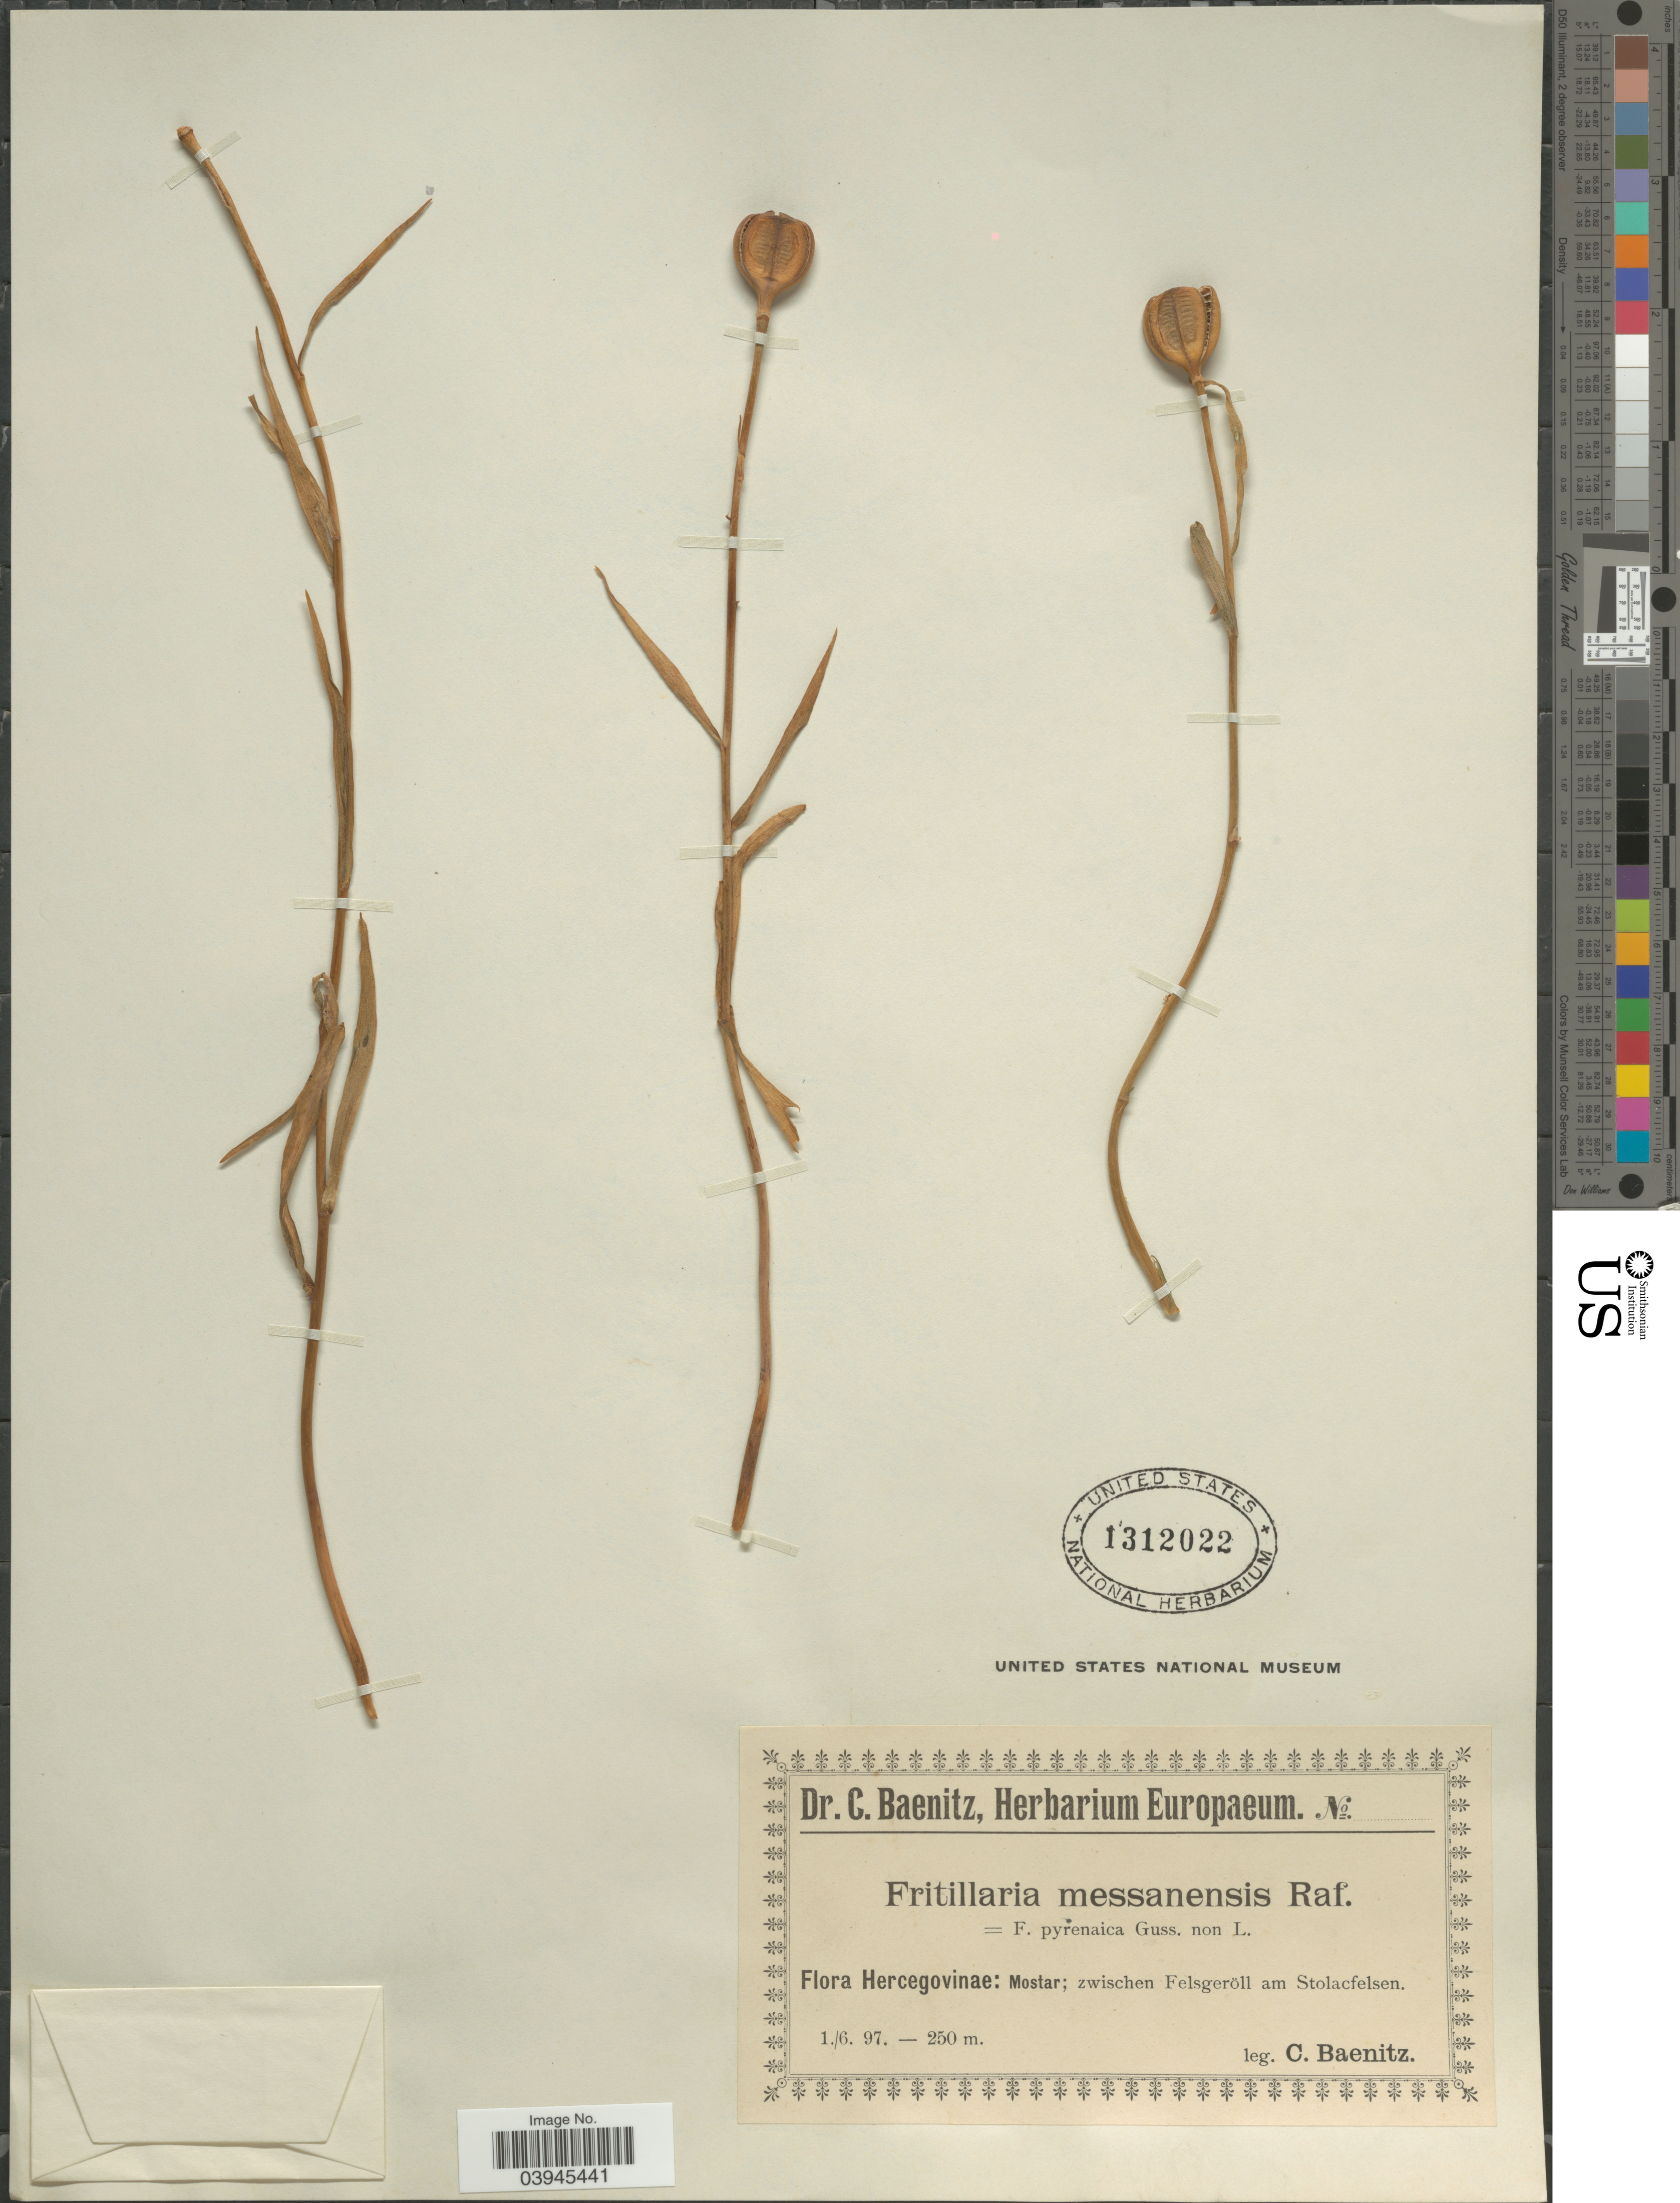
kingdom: Plantae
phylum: Tracheophyta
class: Liliopsida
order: Liliales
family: Liliaceae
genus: Fritillaria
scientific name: Fritillaria glauca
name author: Greene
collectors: C. G. Baenitz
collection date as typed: Transcribed d/m/y: 1/6/97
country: Bosnia and Herzegovina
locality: Hercegoviniae: Mostar; zwischen Felsgeröll am Stolacfelsen.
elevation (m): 250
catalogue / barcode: US 1312022